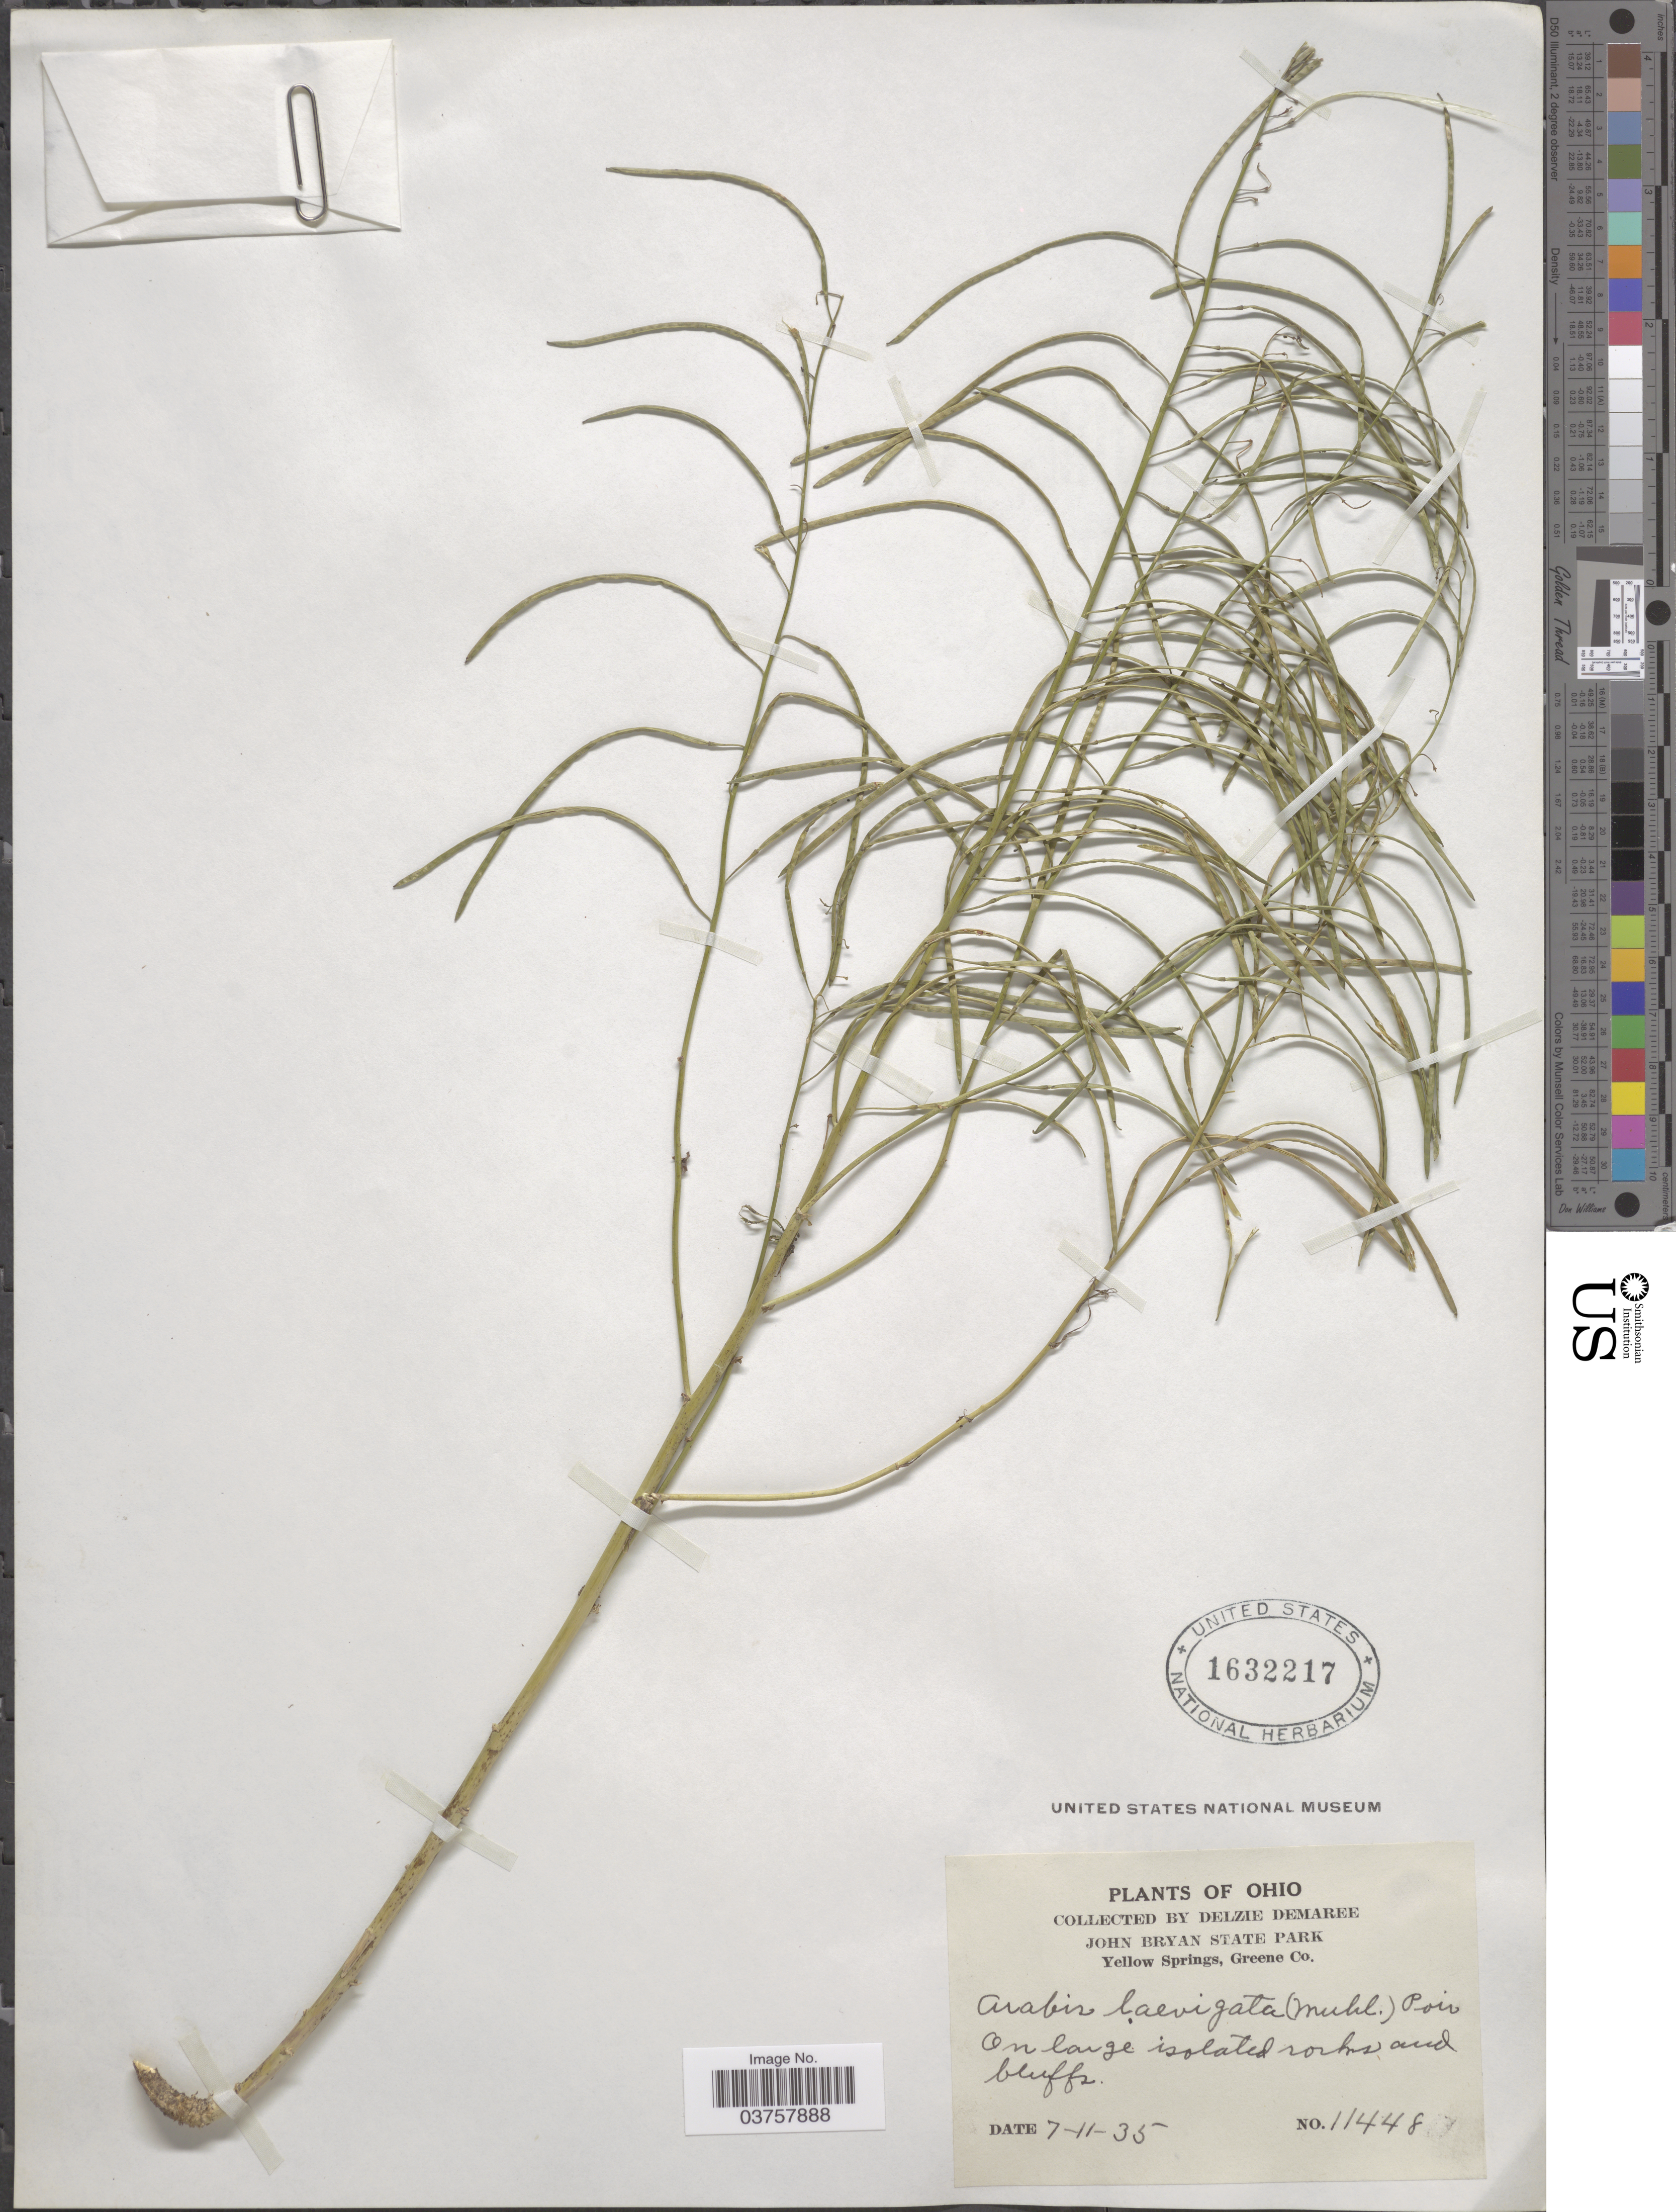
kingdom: Plantae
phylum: Tracheophyta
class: Magnoliopsida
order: Brassicales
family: Brassicaceae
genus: Arabis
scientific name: Arabis laevigata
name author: (Muhl. ex Willd.) Poir.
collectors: D. Demaree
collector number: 11448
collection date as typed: Transcribed d/m/y: 11/7/35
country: United States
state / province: Ohio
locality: John Bryan State Park. Yellow Springs, Green Co.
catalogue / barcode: US 1632217